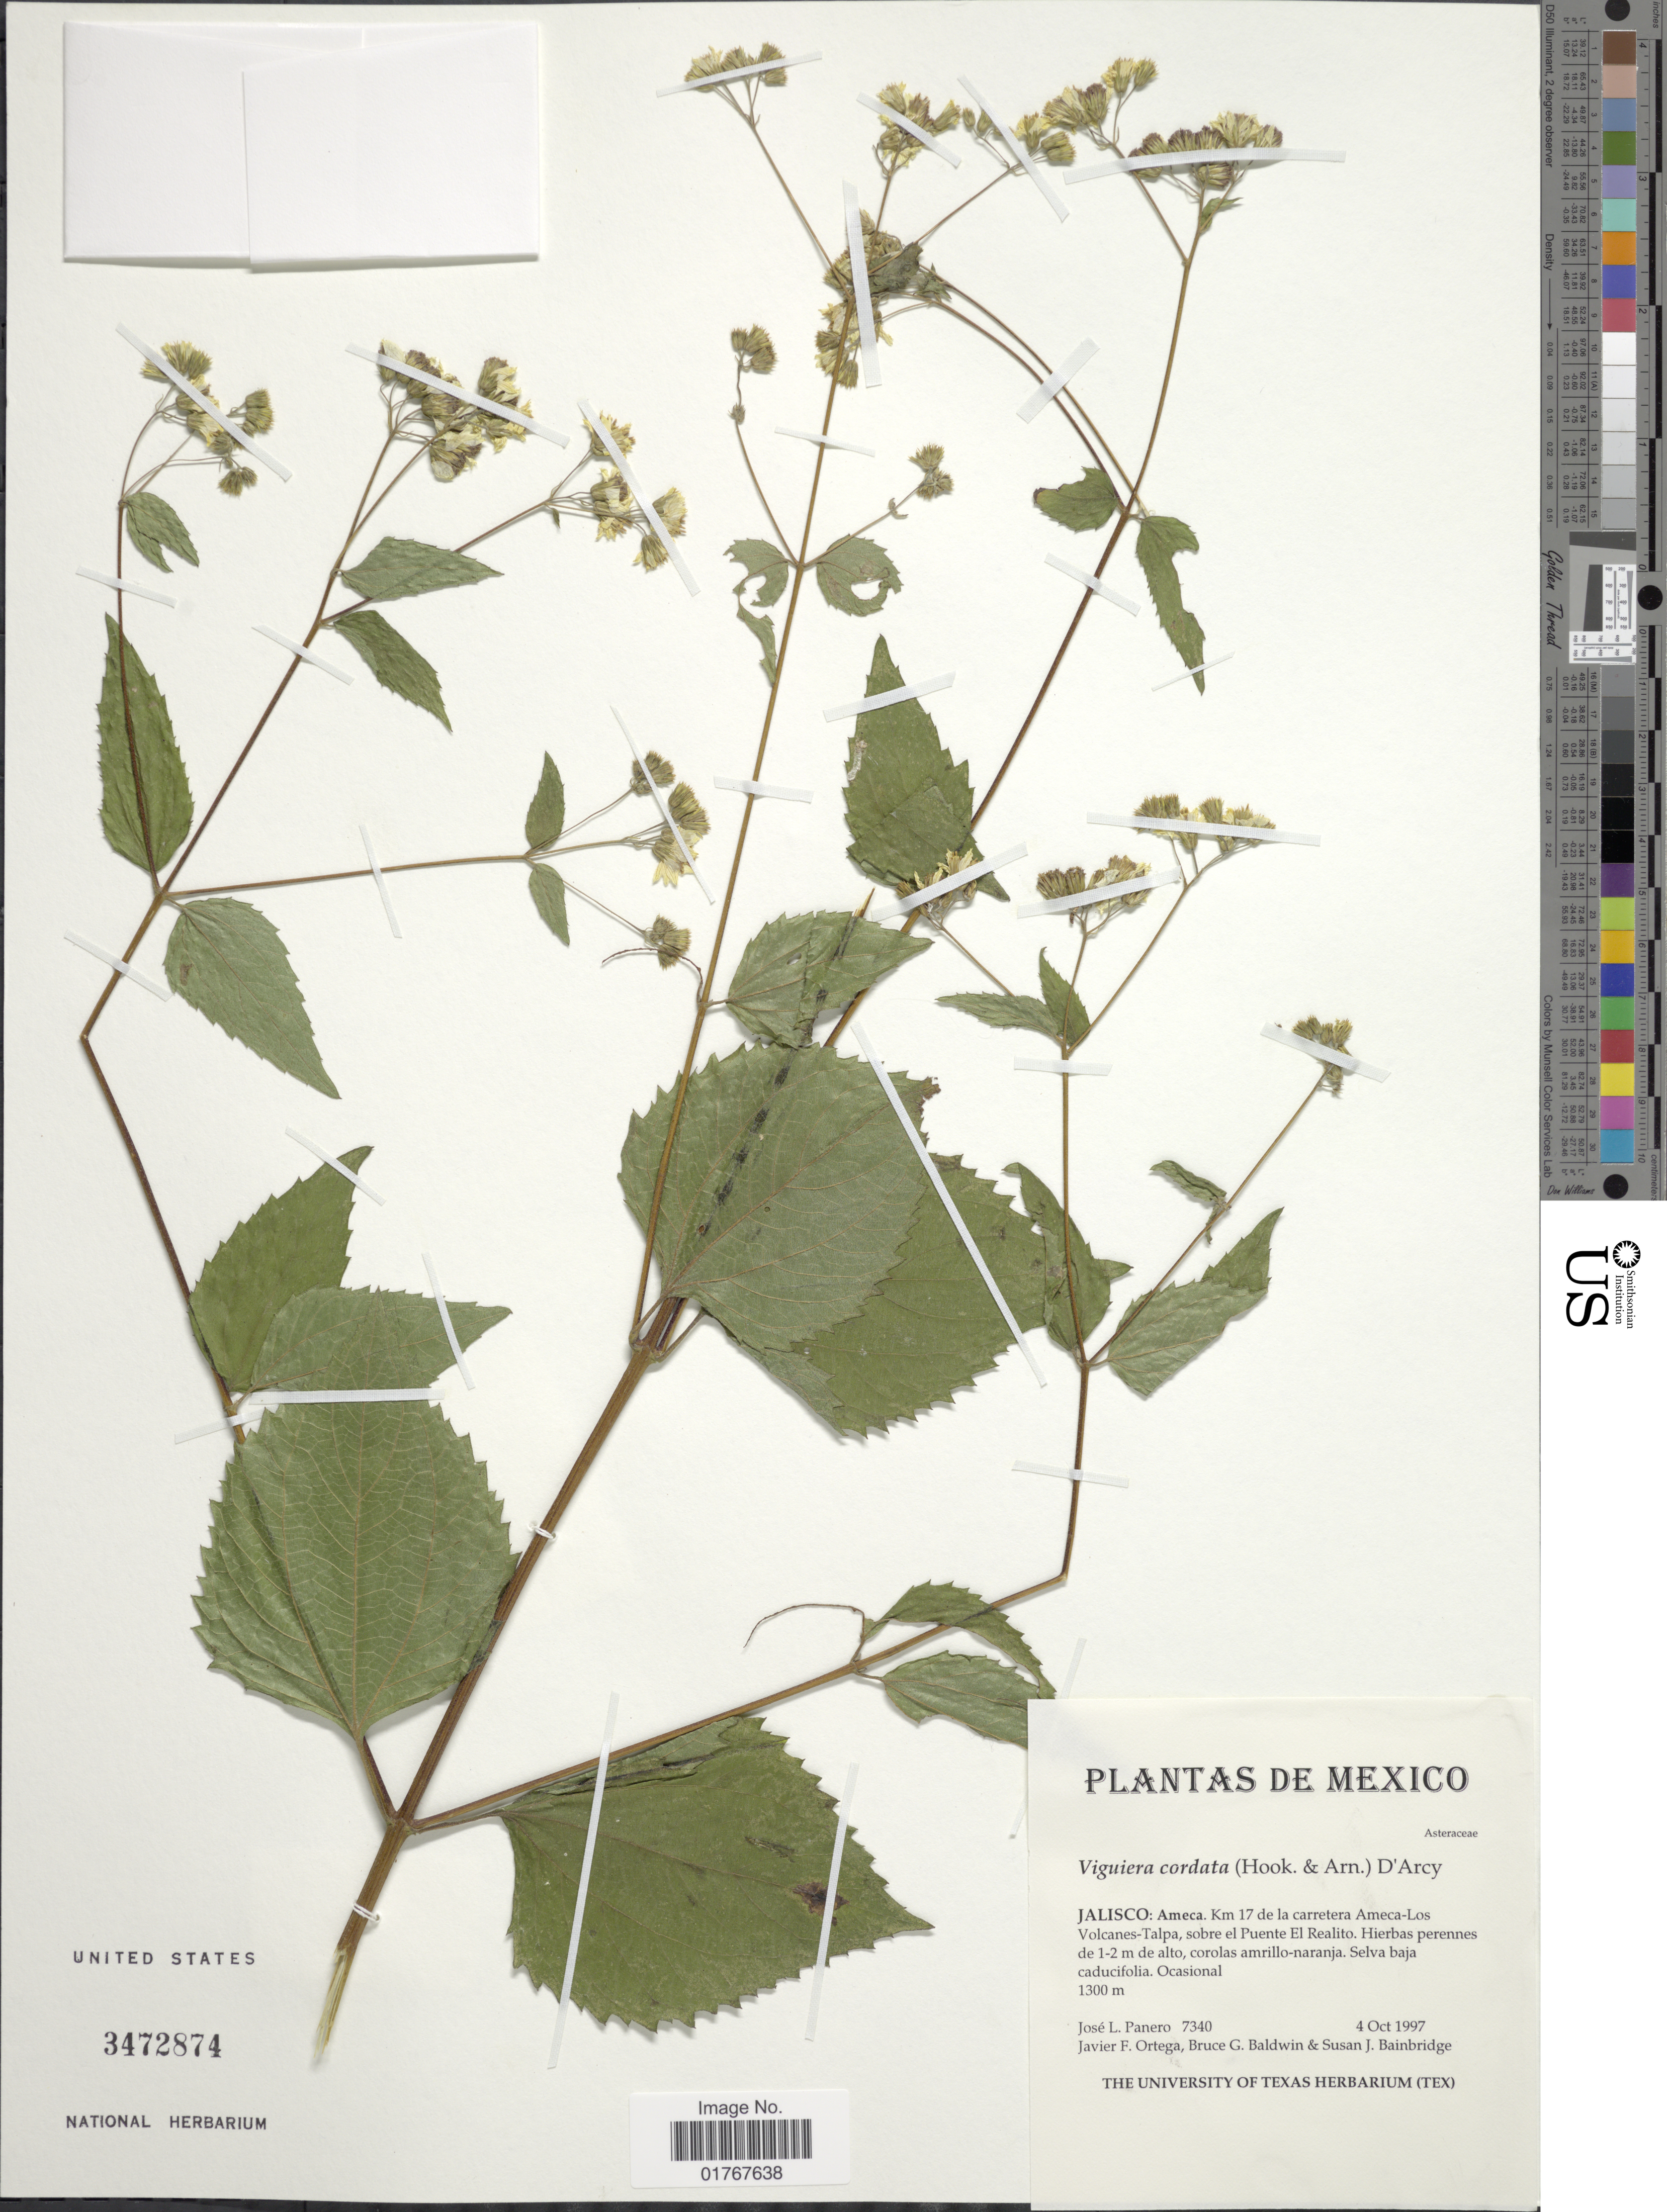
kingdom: Plantae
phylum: Tracheophyta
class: Magnoliopsida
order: Asterales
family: Asteraceae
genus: Viguiera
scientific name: Viguiera cordata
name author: (Hook. & Arn.) D'Arcy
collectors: J. L. Panero, J. Ortega, B. Baldwin & S. Bainbridge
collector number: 7340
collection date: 1997-10-04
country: Mexico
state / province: Jalisco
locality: Ameca. Km 17 de la carretera Ameca-Los Volcanes-Talpa, sbore el Puente El Realito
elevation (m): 1300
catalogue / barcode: US 3472874